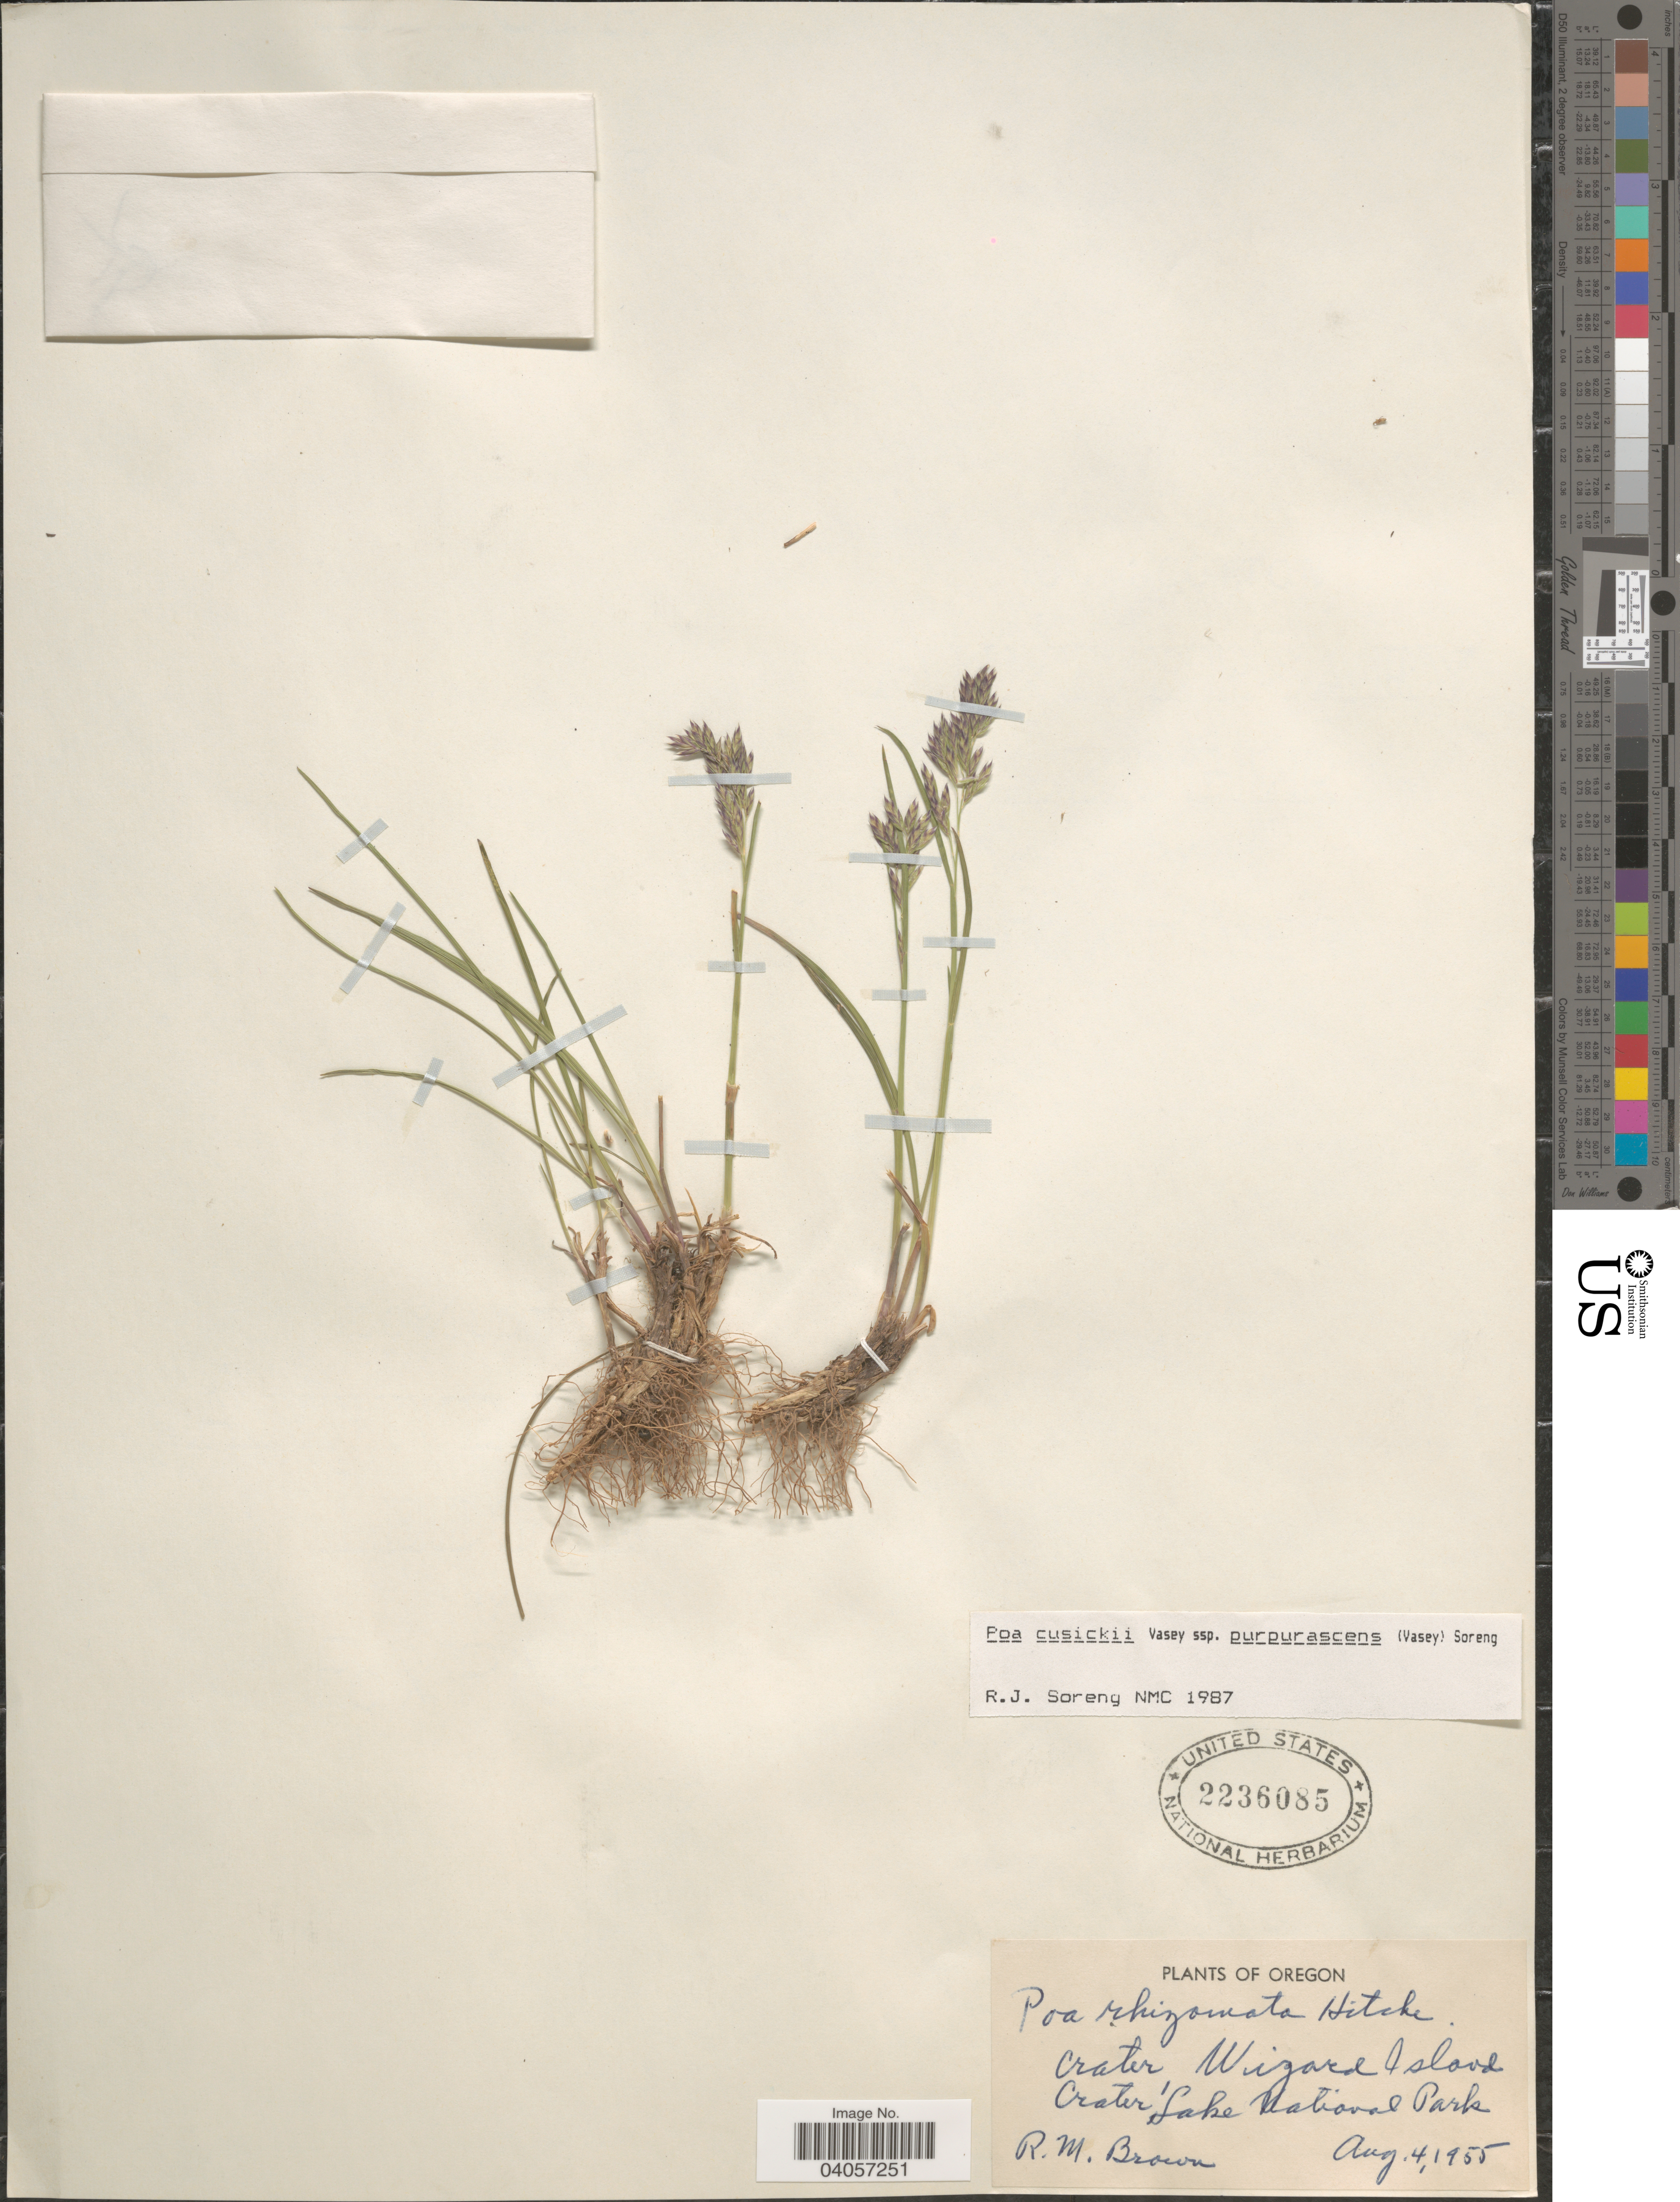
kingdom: Plantae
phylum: Tracheophyta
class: Liliopsida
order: Poales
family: Poaceae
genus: Poa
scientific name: Poa cusickii subsp. purpurascens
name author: (Vasey) Soreng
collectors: R. Brown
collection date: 1955-08-04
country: United States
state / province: Oregon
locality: Crater, Wigard Island. Carter, Lake National Park.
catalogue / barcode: US 2236085